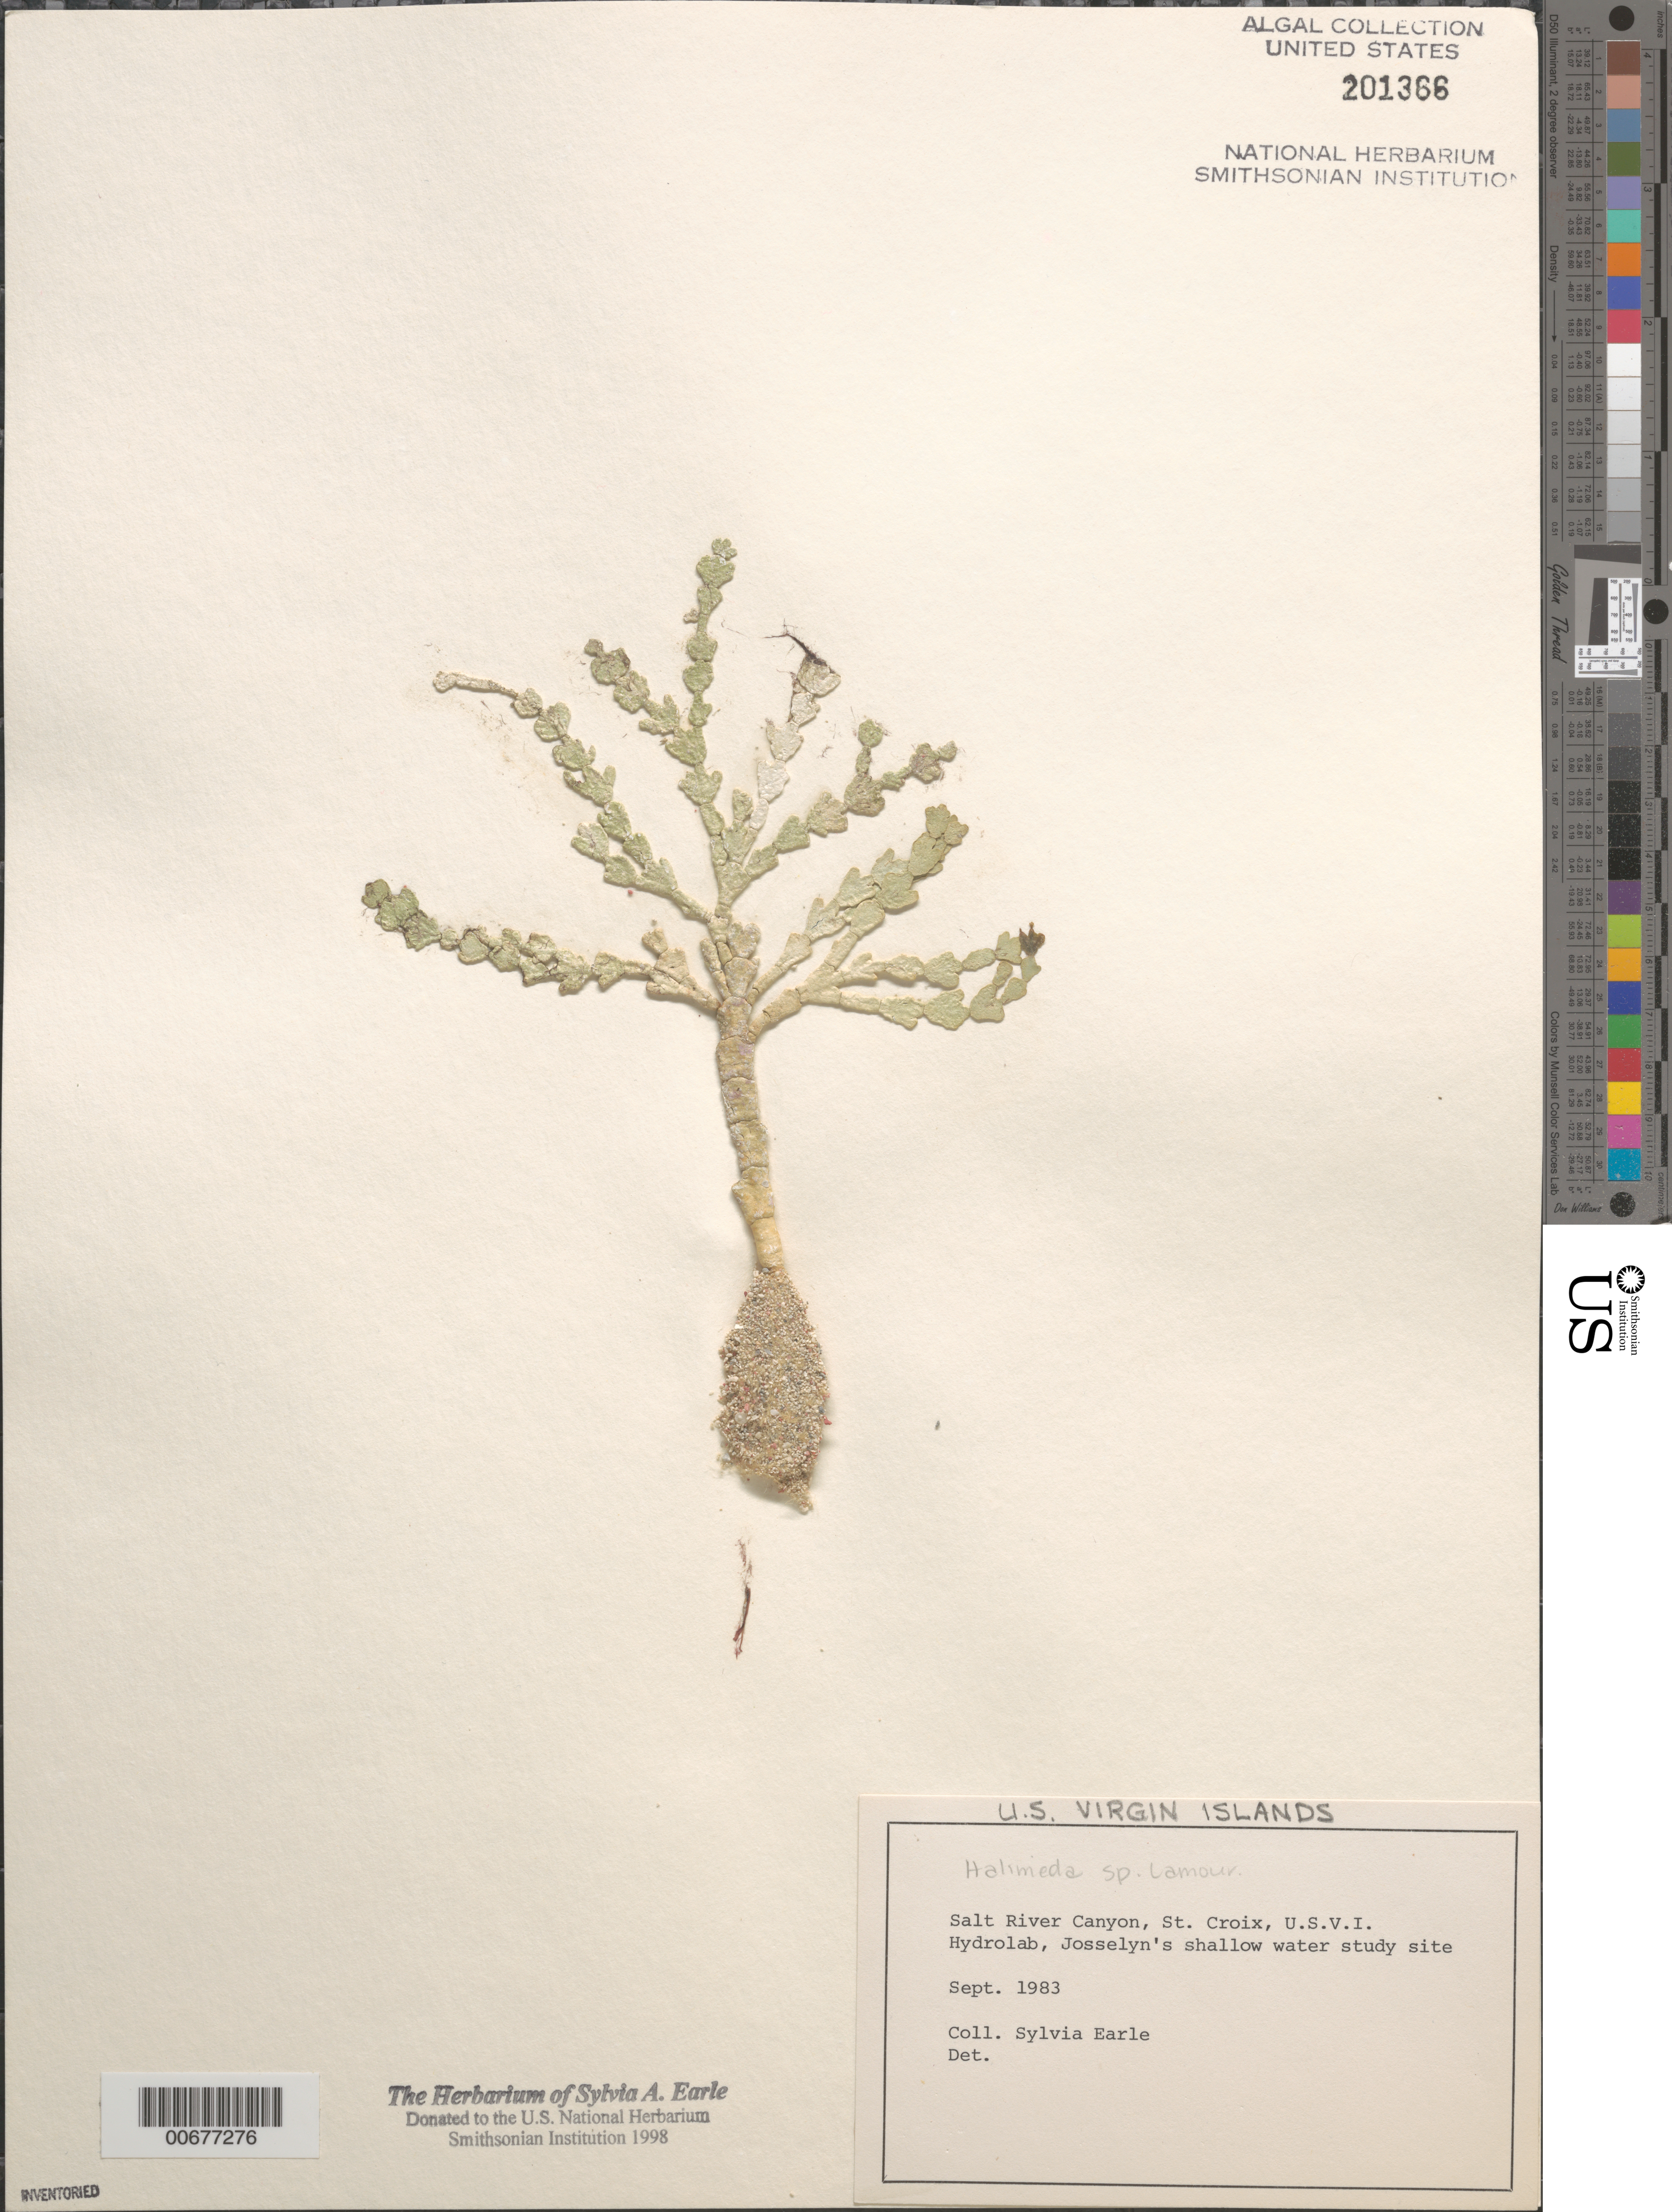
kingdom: Plantae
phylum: Chlorophyta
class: Ulvophyceae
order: Bryopsidales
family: Halimedaceae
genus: Halimeda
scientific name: Halimeda sp.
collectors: S. A. Earle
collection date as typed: Sep 1983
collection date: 1983-09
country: U.S. Virgin Islands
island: St. Croix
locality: Salt River Canyon, Hydrolab, Josselyn's shallow water study site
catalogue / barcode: US 201366